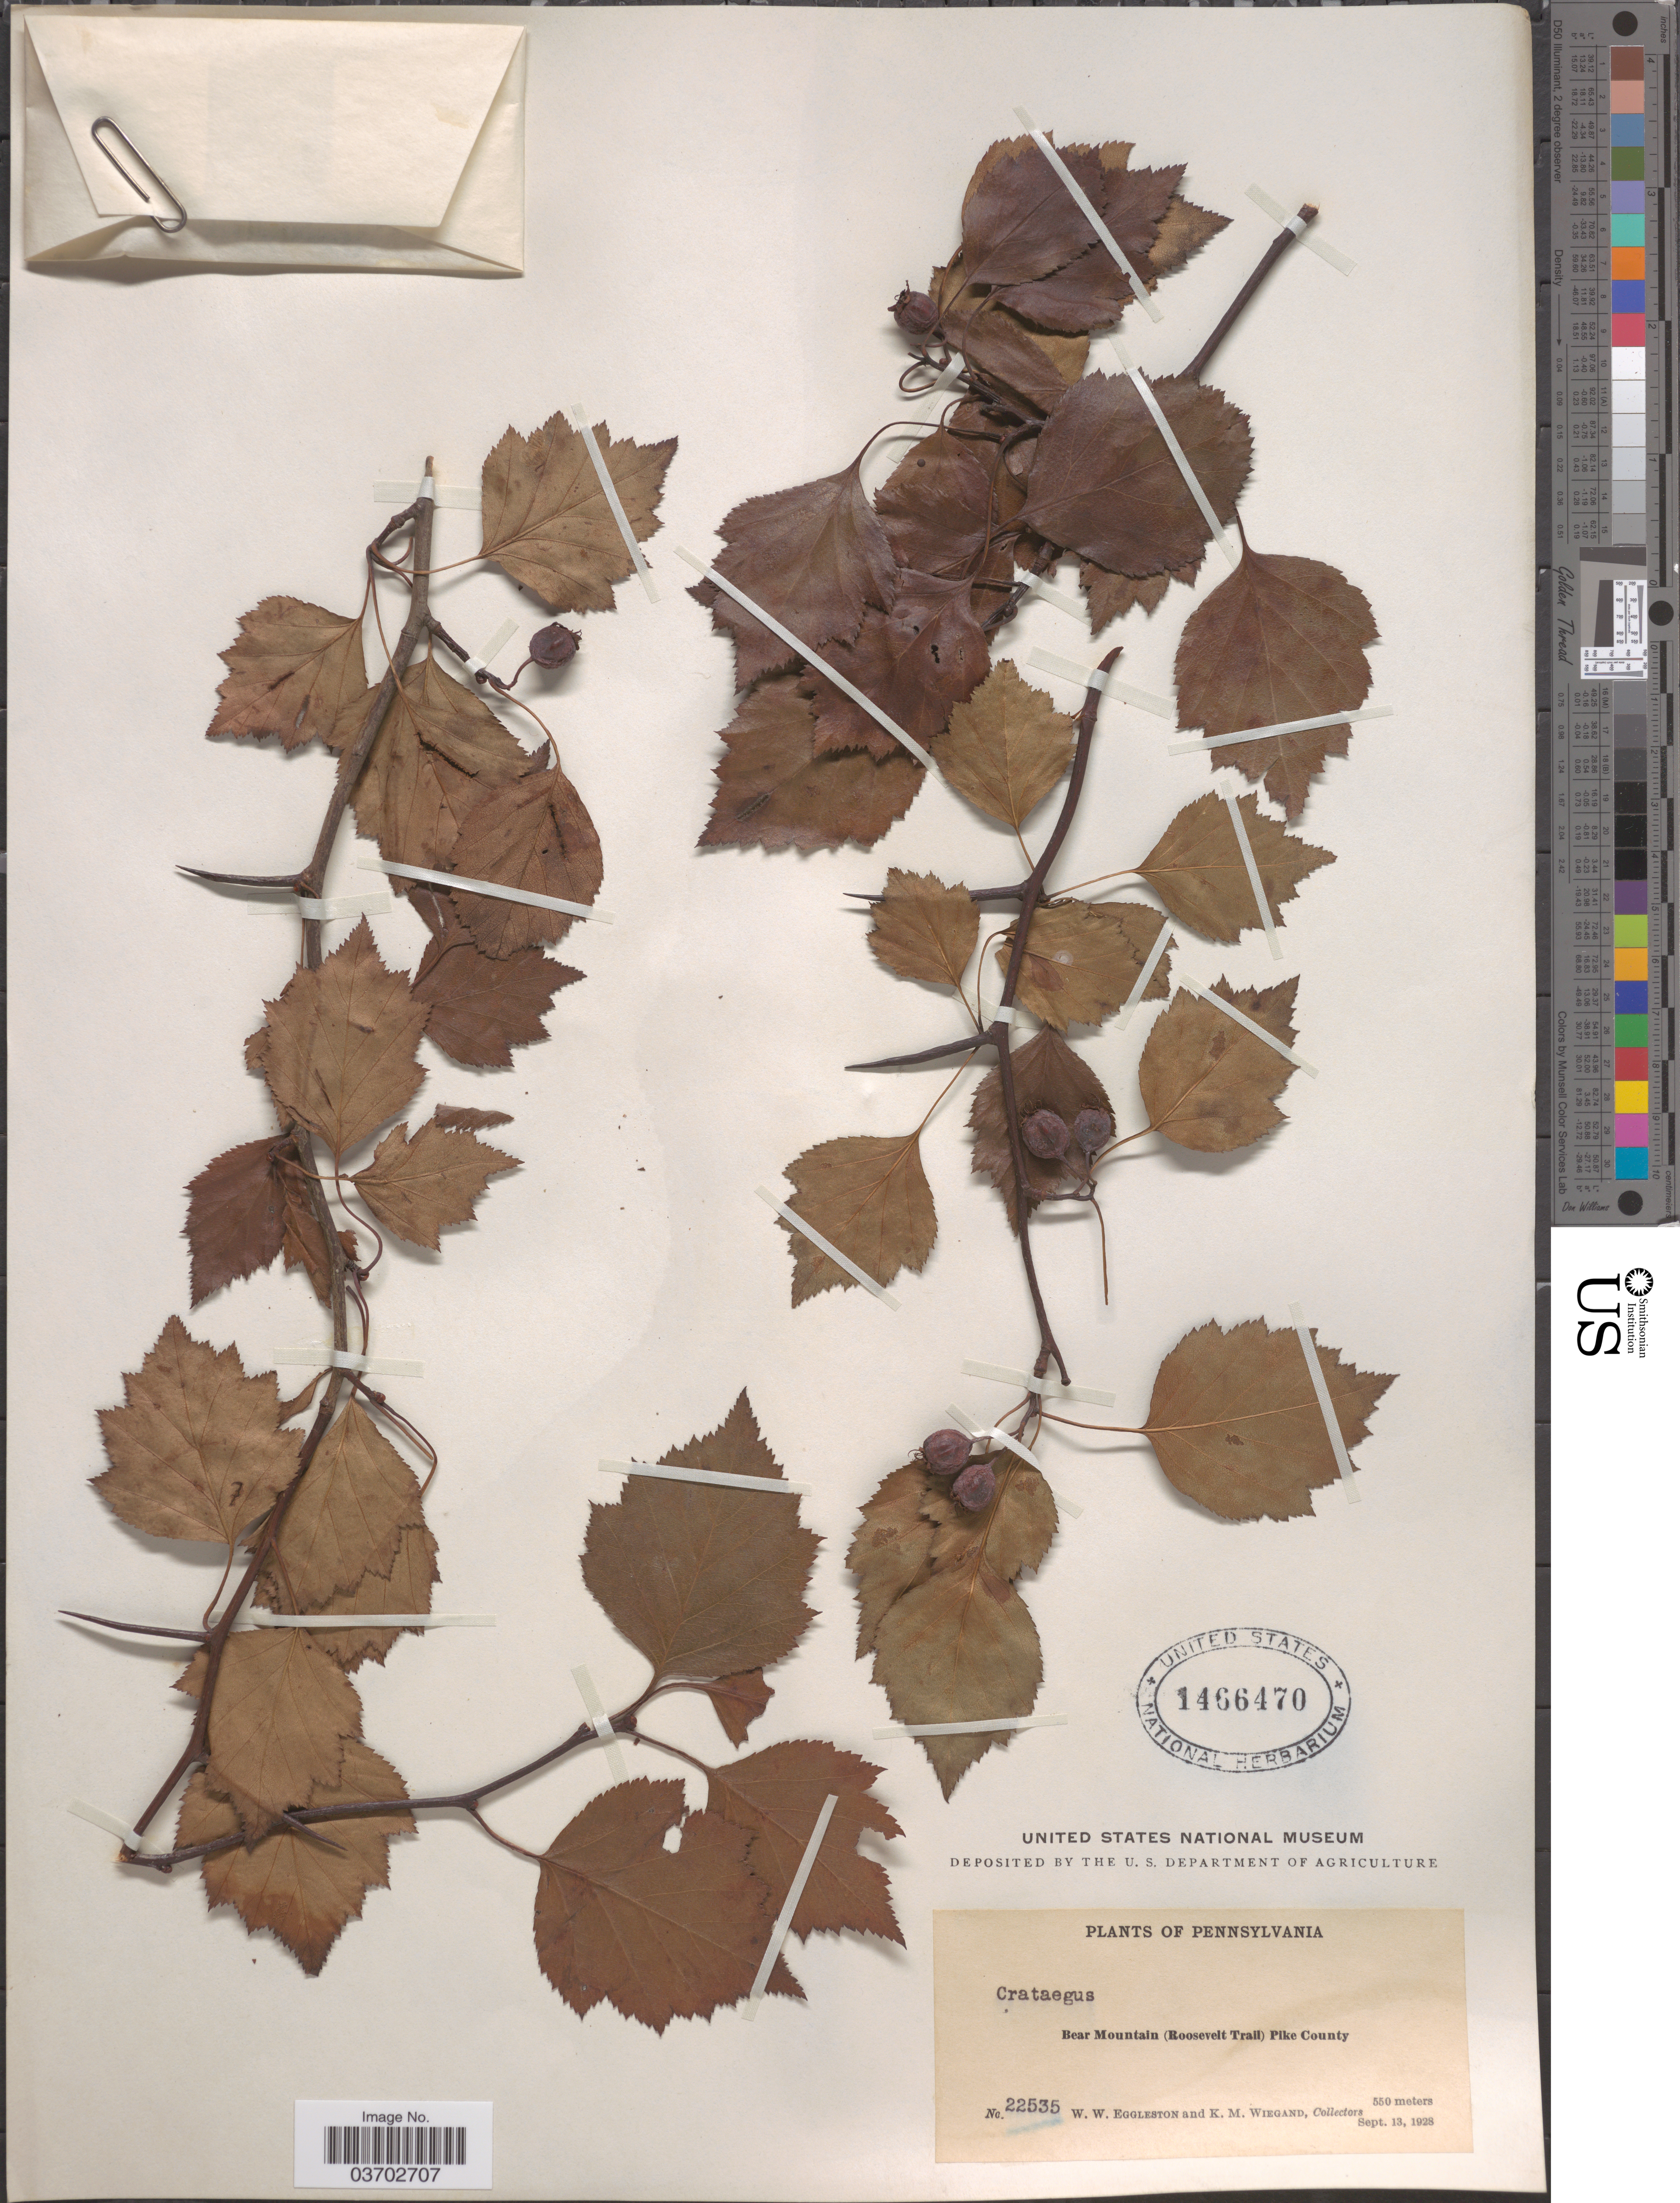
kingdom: Plantae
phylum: Tracheophyta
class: Magnoliopsida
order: Rosales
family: Rosaceae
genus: Crataegus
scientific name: Crataegus sp.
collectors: W. W. Eggleston & K. M. Wiegand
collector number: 22535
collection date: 1928-09-13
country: United States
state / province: Pennsylvania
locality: Bear Mountain (Roosevelt Trail) Pike County.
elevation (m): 550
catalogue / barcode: US 1466470